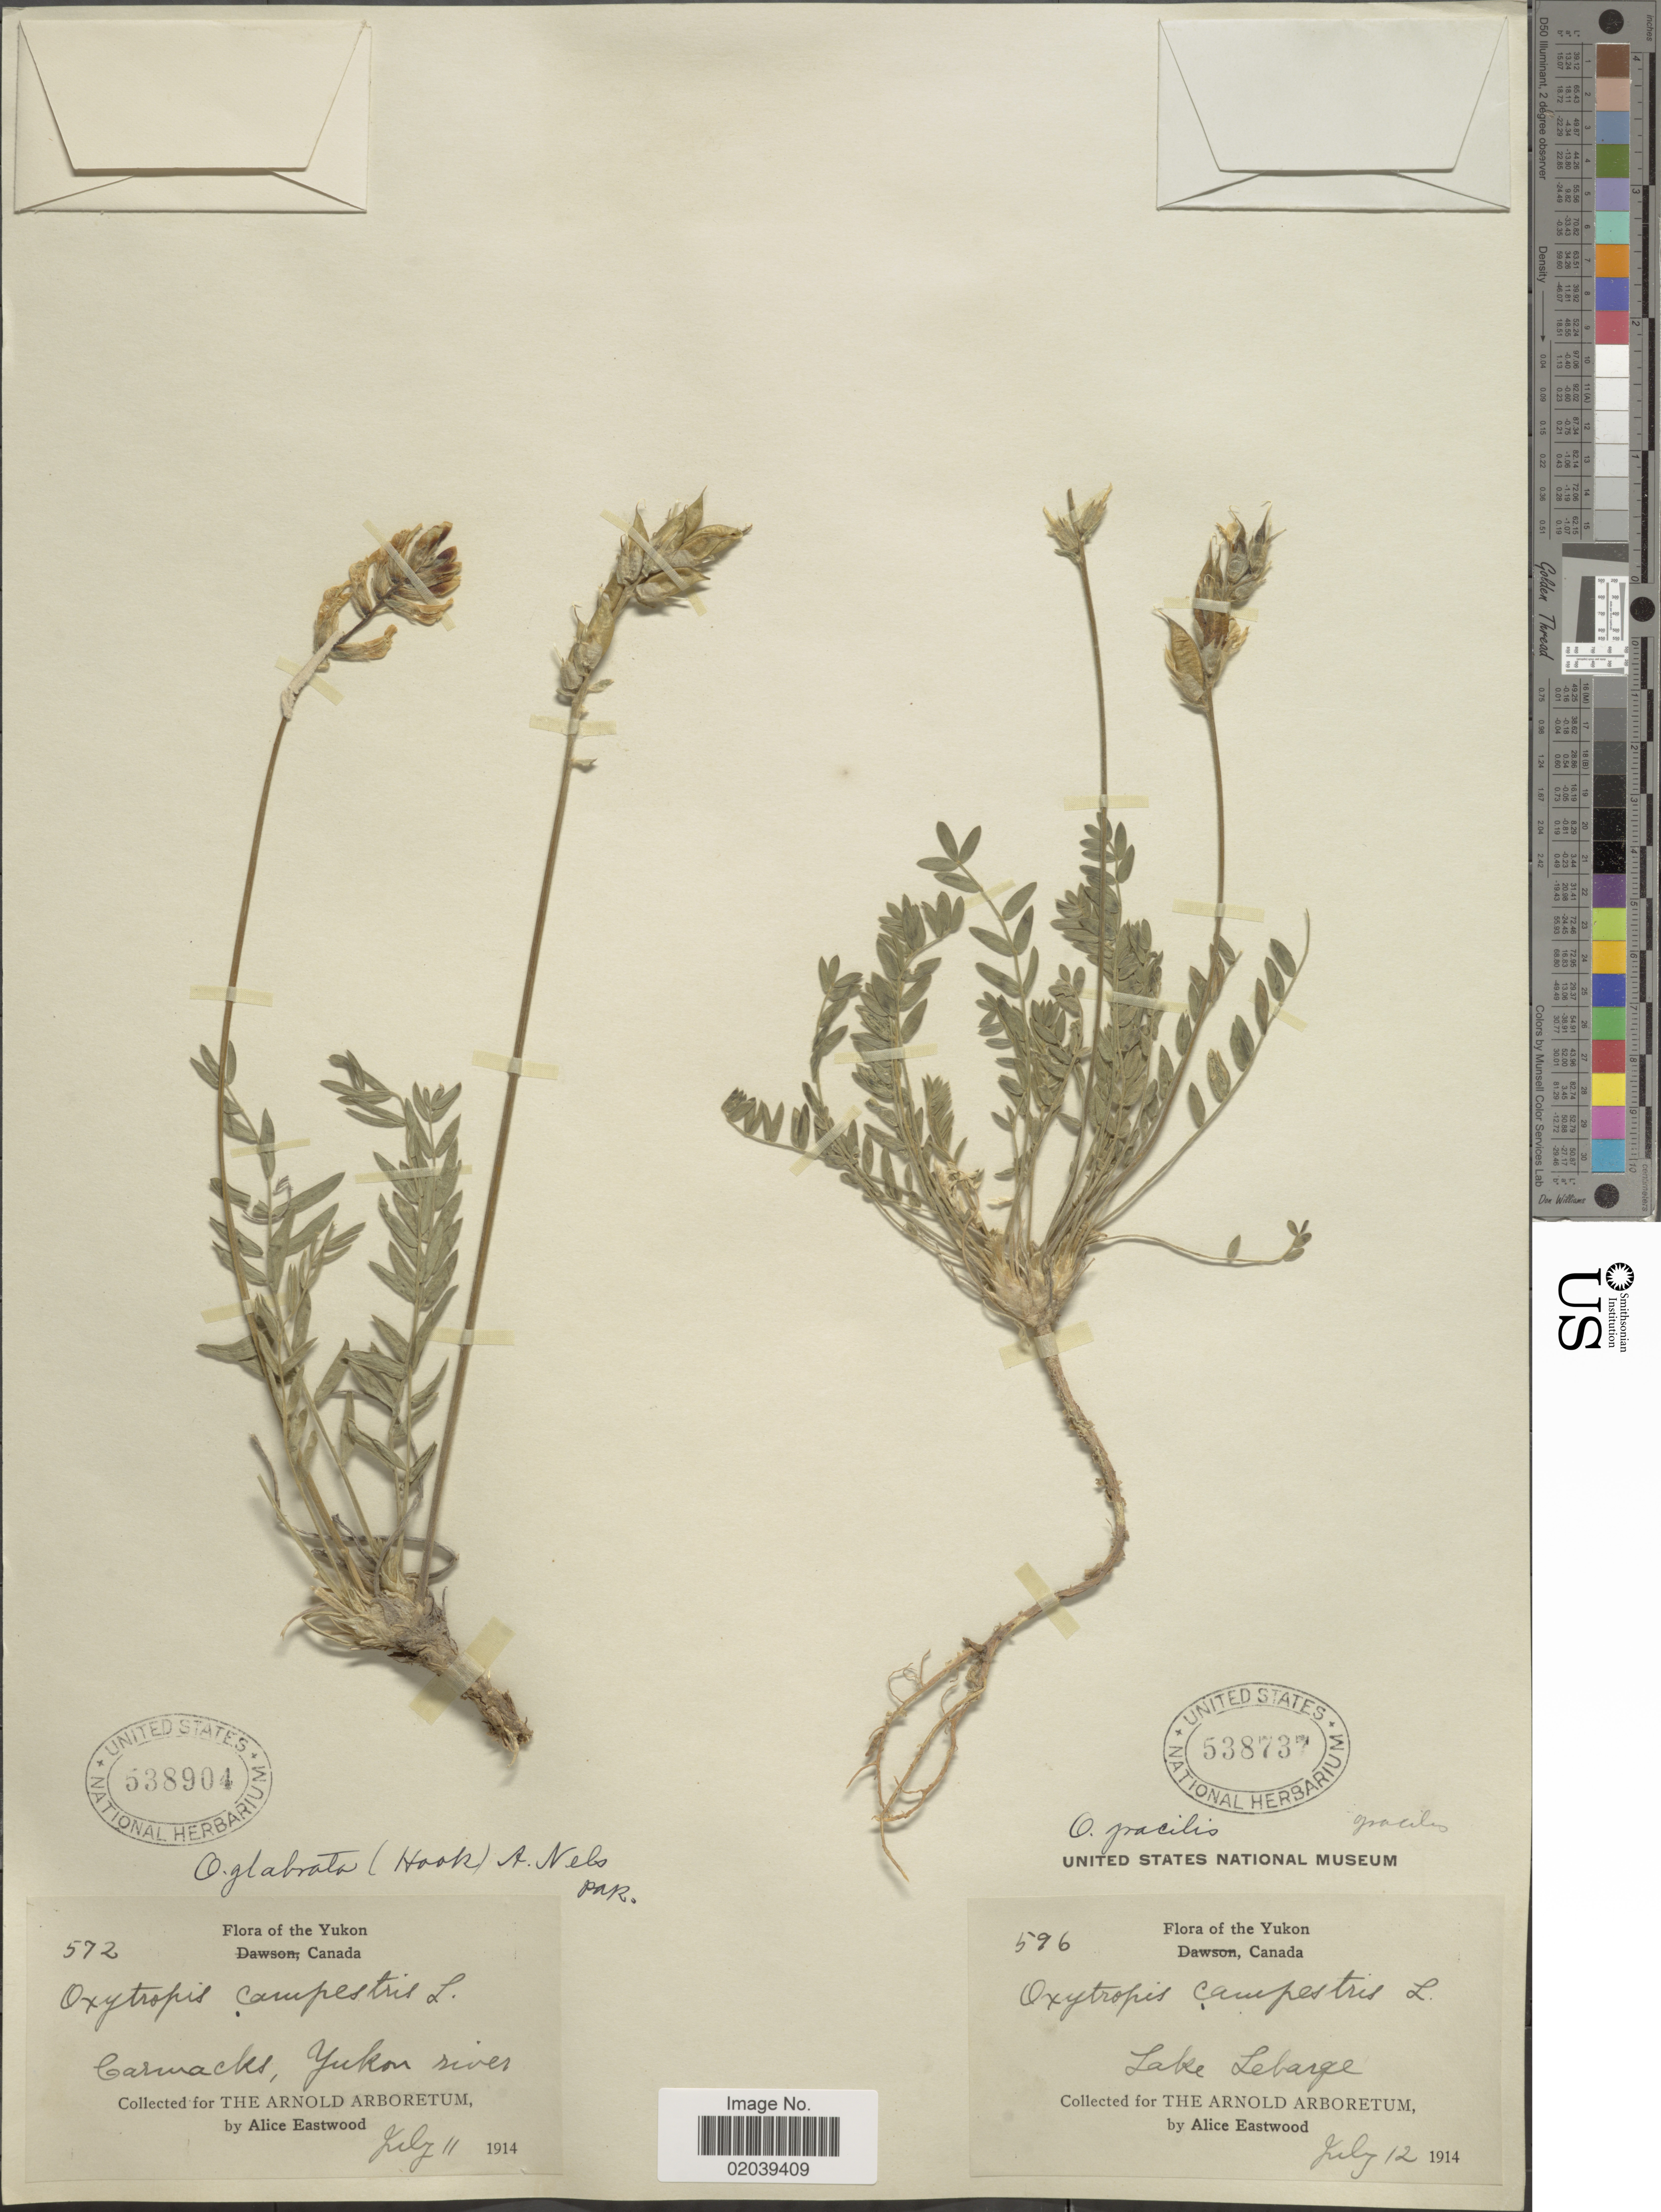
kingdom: Plantae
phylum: Tracheophyta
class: Magnoliopsida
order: Fabales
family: Fabaceae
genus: Oxytropis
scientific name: Oxytropis campestris var. gracilis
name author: (A. Nelson) Barneby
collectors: A. Eastwood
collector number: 596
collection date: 1914-07-12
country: Canada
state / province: Yukon Territory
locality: The Yukon, lake Lebarge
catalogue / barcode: US 538737-2